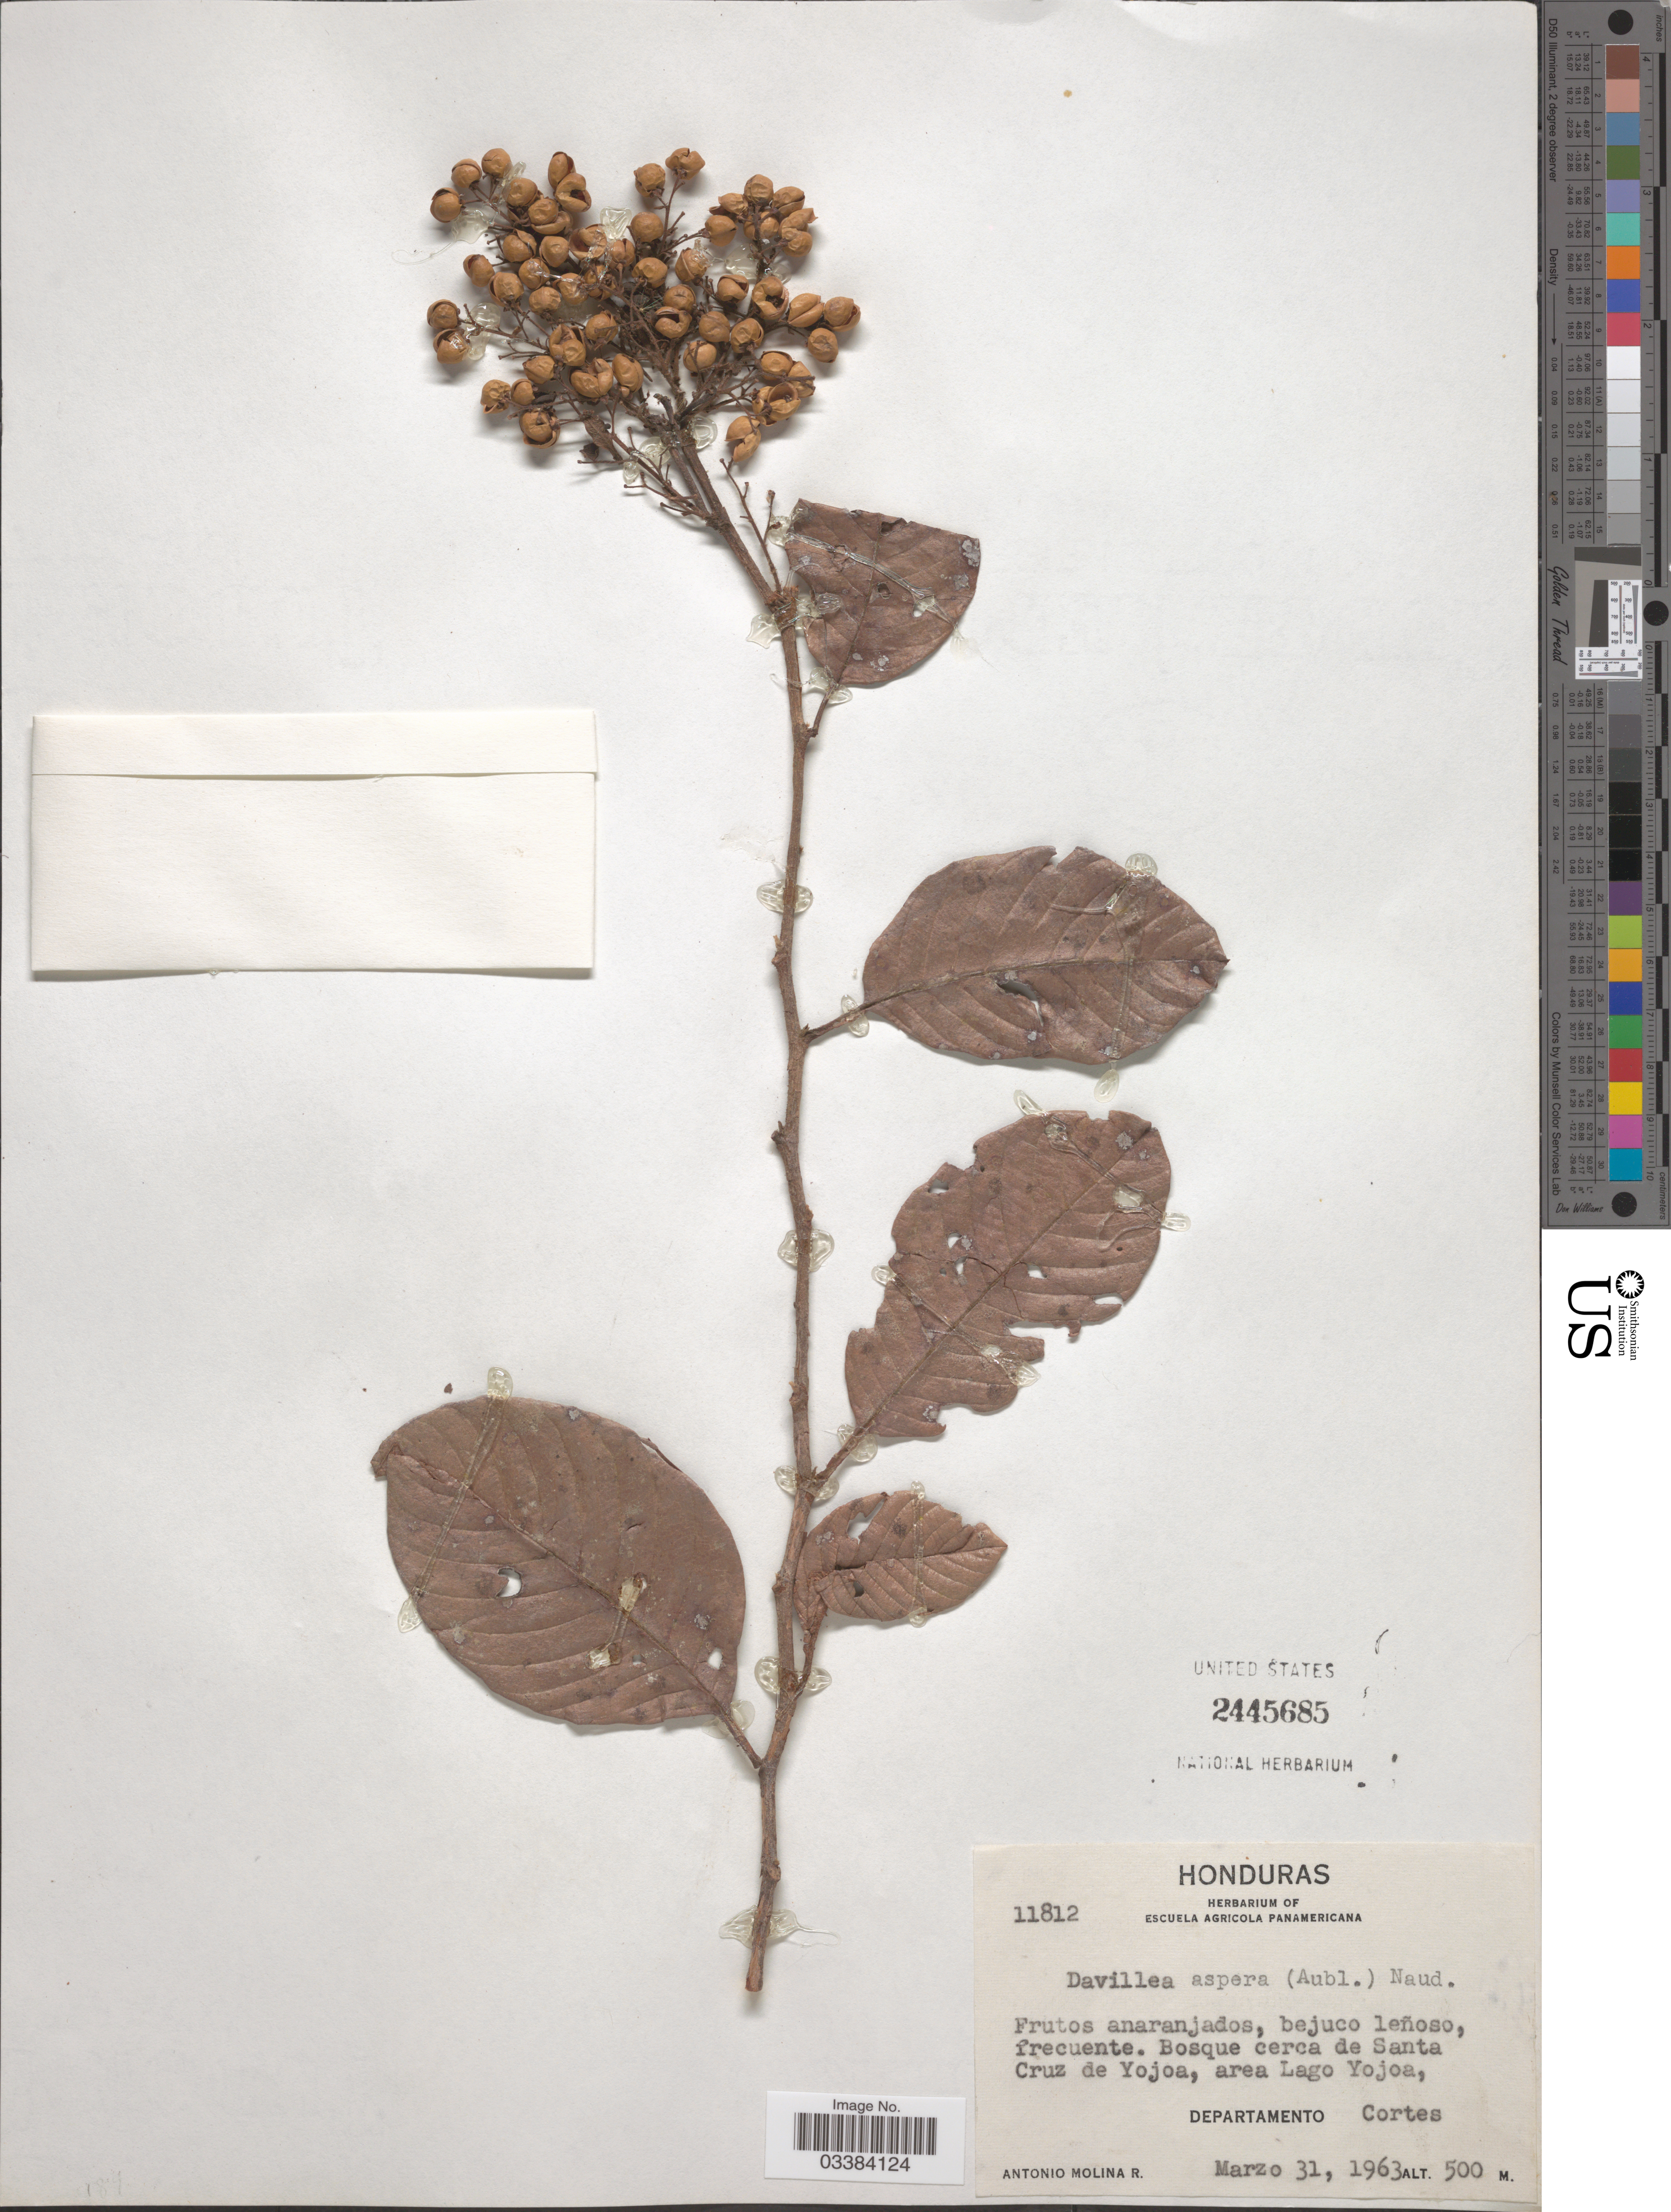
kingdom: Plantae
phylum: Tracheophyta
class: Magnoliopsida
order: Dilleniales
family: Dilleniaceae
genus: Davilla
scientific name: Davilla kunthii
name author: A. St.-Hil.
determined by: Strong, Mark T., (BOT), Smithsonian Institution - National Museum of Natural History (UNITED STATES)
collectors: A. Molina R.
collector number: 11812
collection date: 1963-03-31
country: Honduras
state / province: Cortés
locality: Bosque cerca de Santa Cruz de Yojoa, area Lago Yojoa, Departamento Cortes.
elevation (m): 500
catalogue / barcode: US 2445685